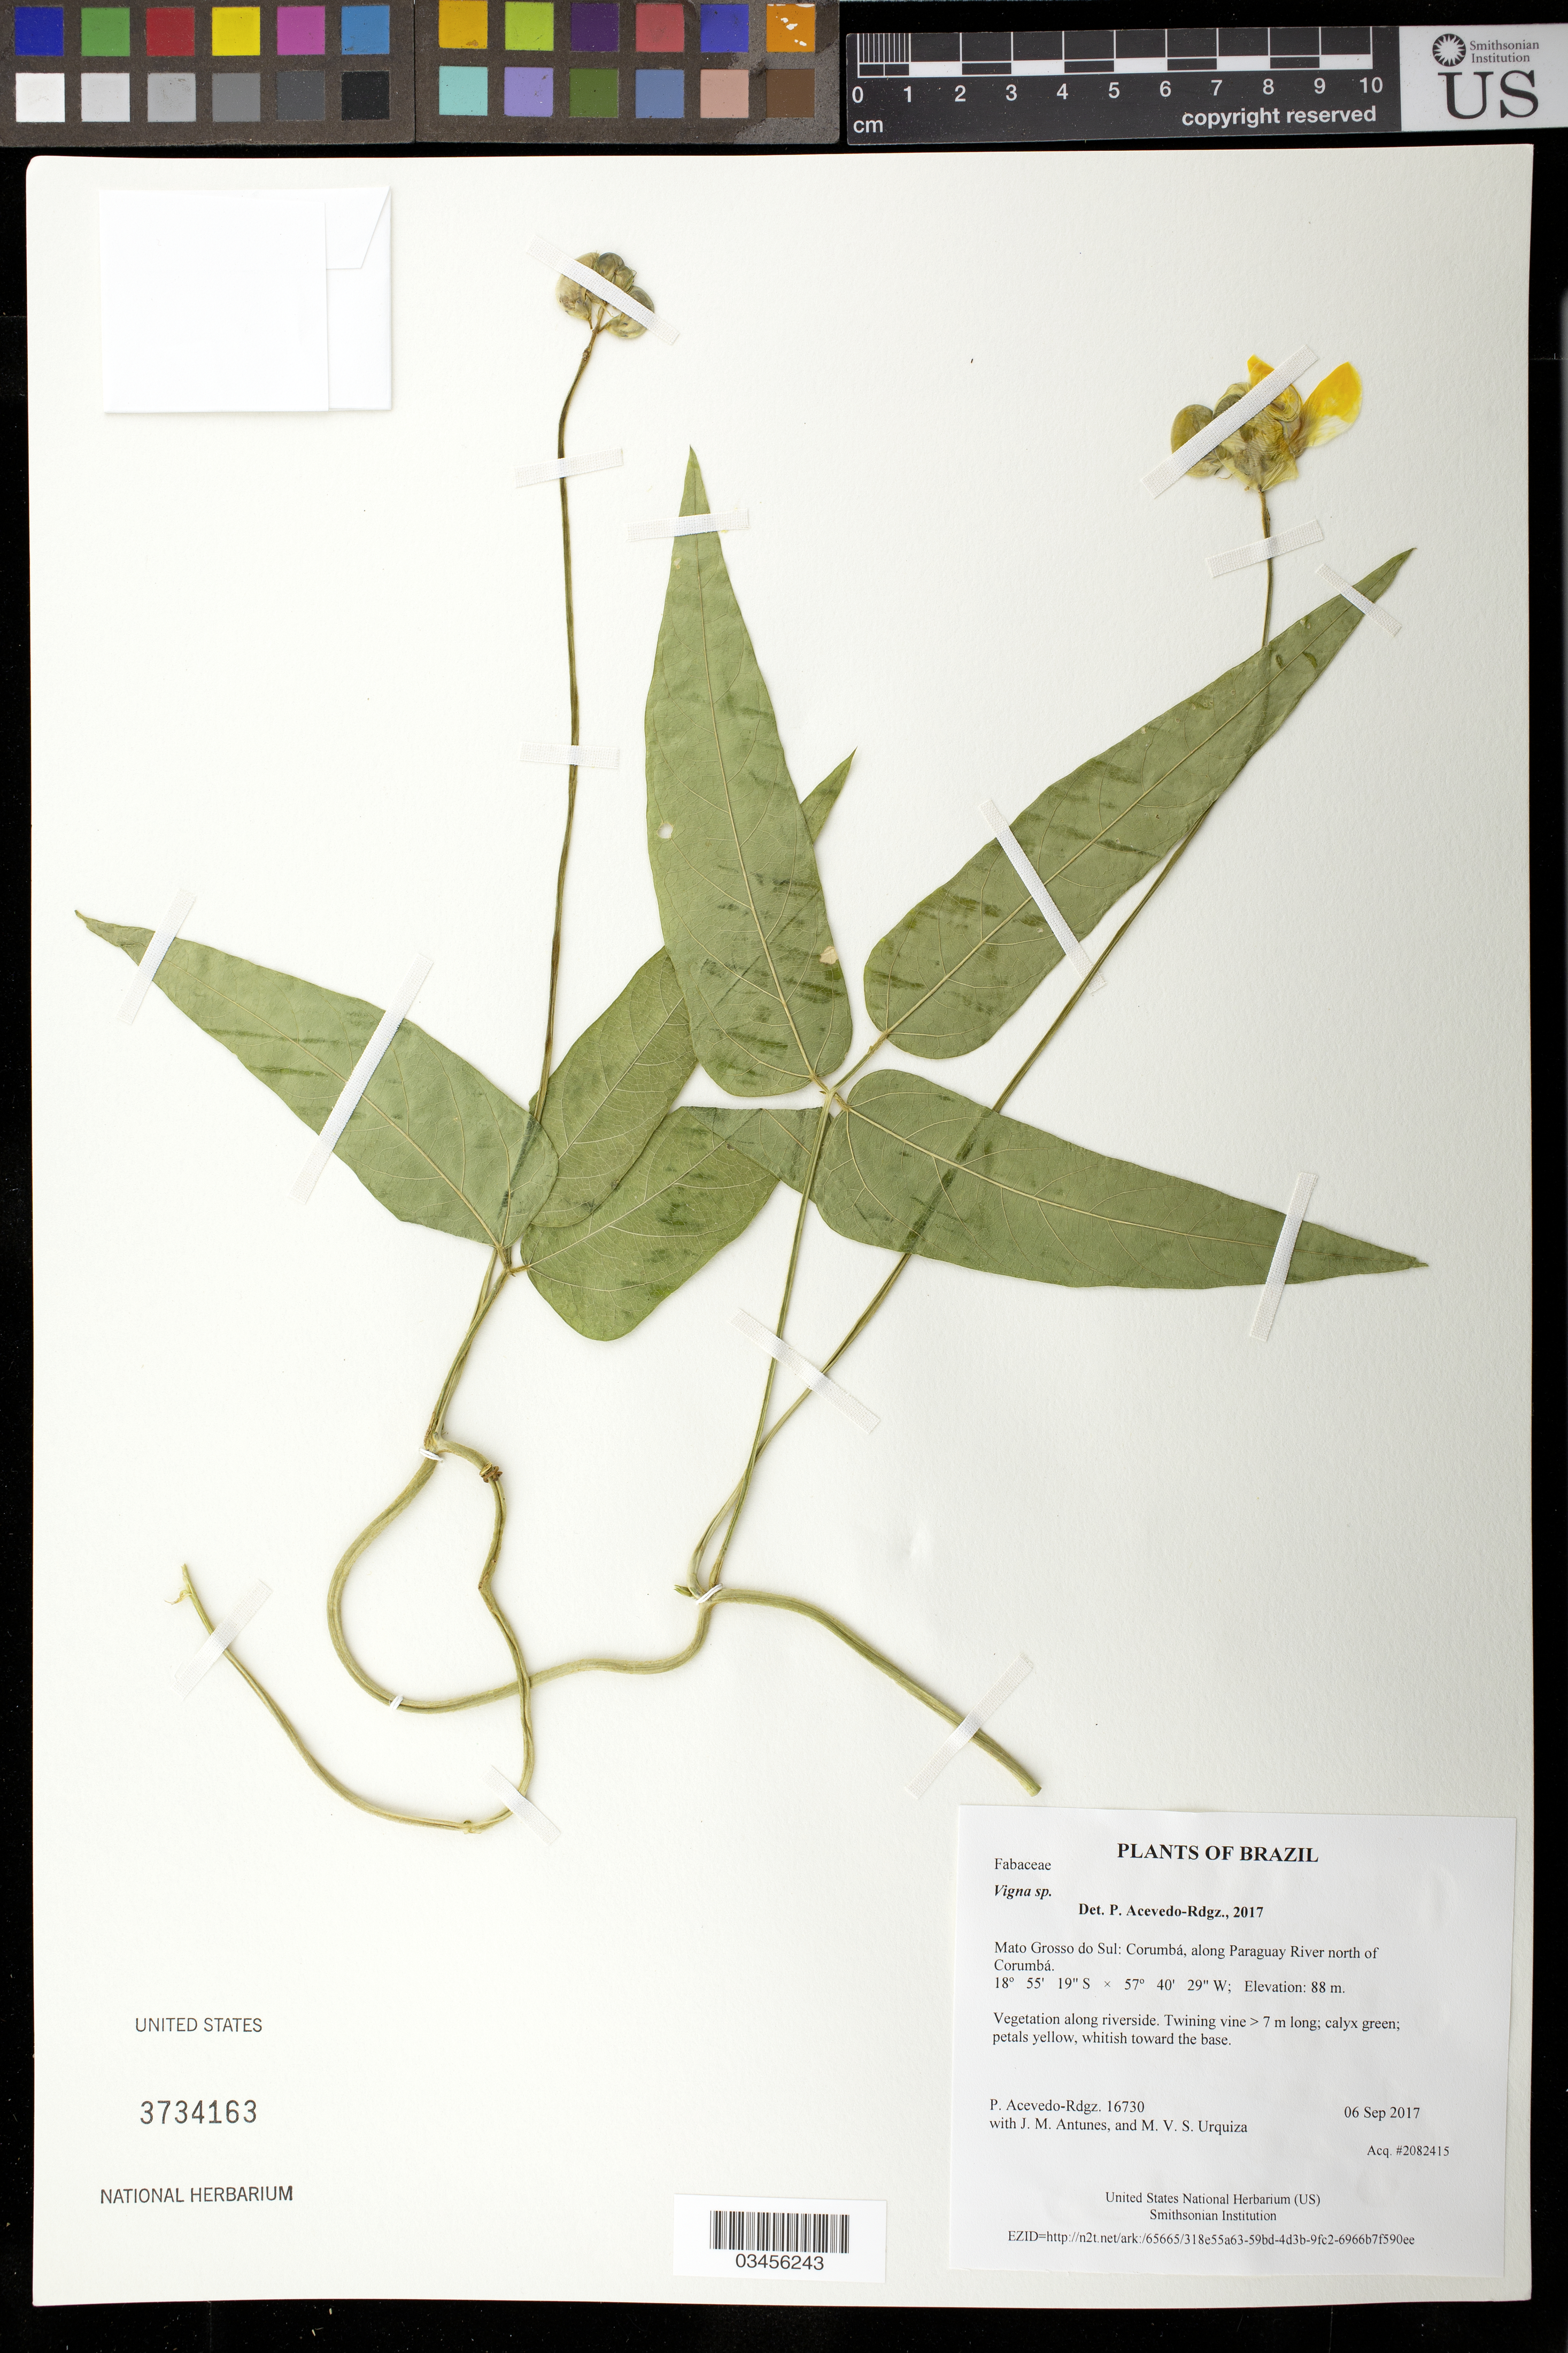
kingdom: Plantae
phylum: Tracheophyta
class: Magnoliopsida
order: Fabales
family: Fabaceae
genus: Vigna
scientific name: Vigna sp.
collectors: P. Acevedo-Rodr., J. M. Antunes & M. V. S. Urquiza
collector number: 16730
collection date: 2017-09-06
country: Brazil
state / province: Mato Grosso do Sul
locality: Corumbá, along Paraguay River north of Corumbá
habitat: Vegetation along riverside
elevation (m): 88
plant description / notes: US, NY, MO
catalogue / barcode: US 3734163